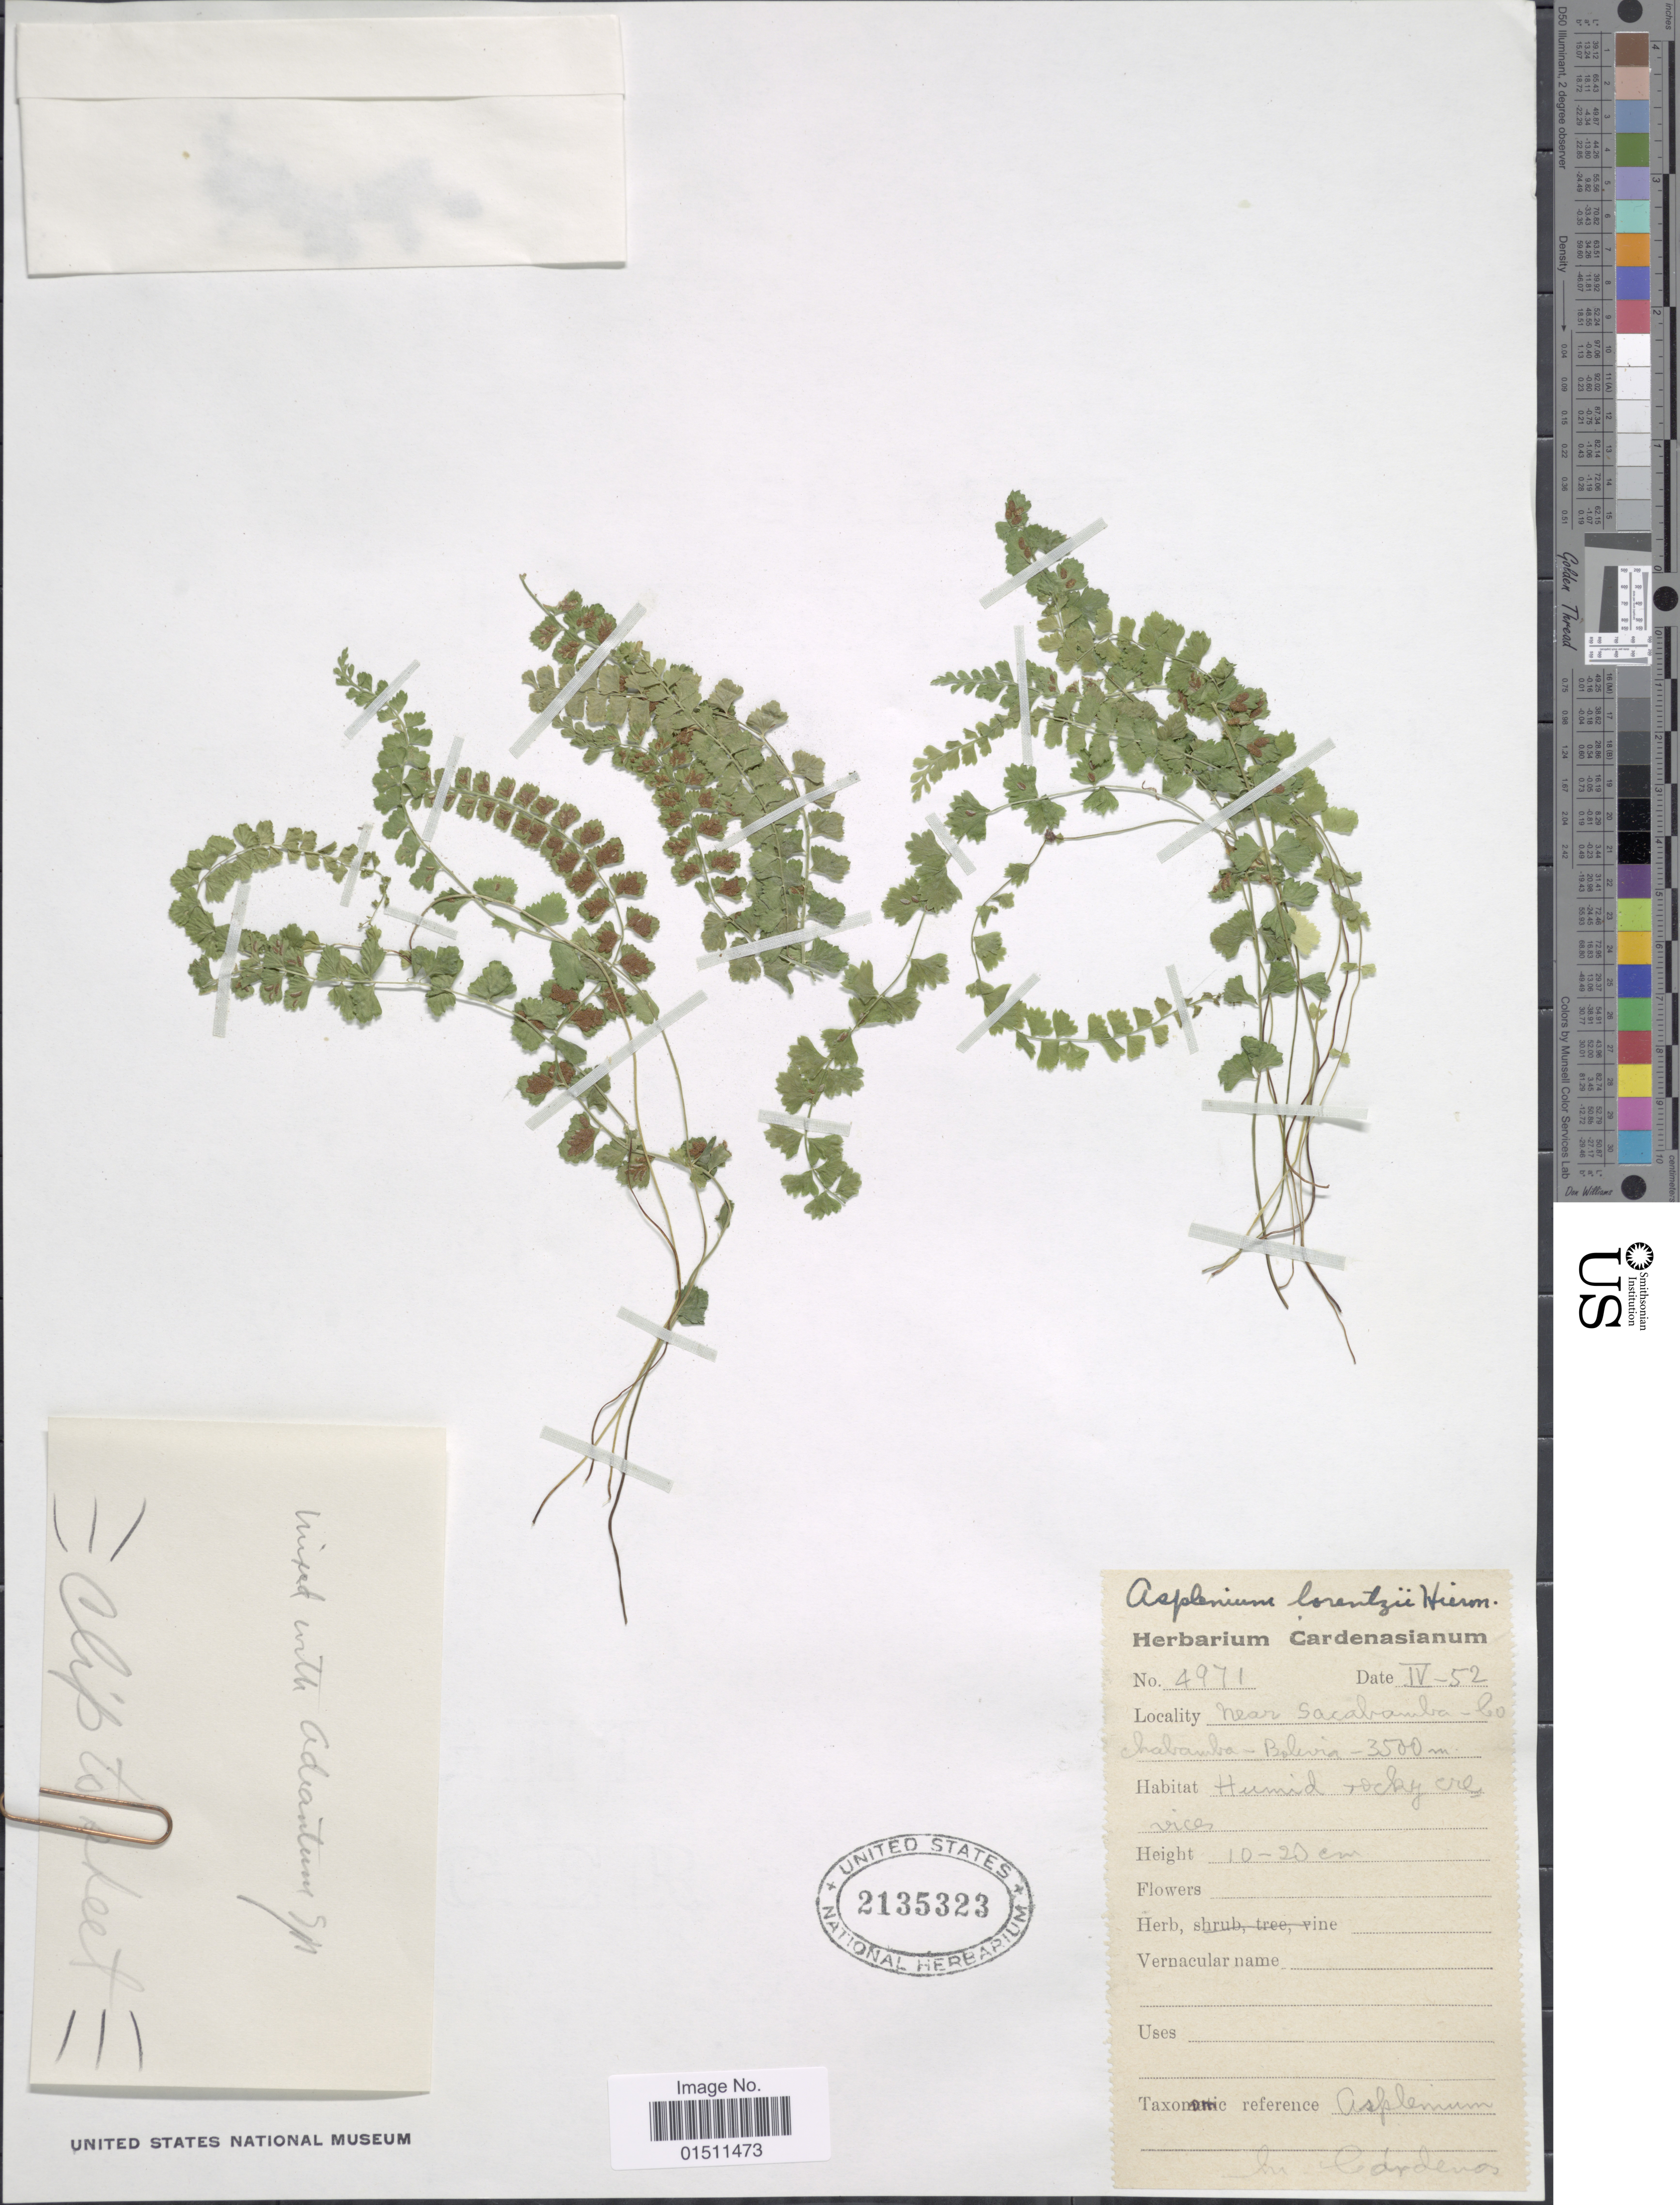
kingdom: Plantae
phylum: Tracheophyta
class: Polypodiopsida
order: Polypodiales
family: Aspleniaceae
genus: Asplenium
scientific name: Asplenium lorentzii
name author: Hieron.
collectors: Herbarium Cardenasianum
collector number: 4971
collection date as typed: Transcribed d/m/y: /4/52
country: Bolivia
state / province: Cochabamba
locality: Bolivia, near Sacabamba-Cochabamba.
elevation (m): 3500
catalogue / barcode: US 2135323